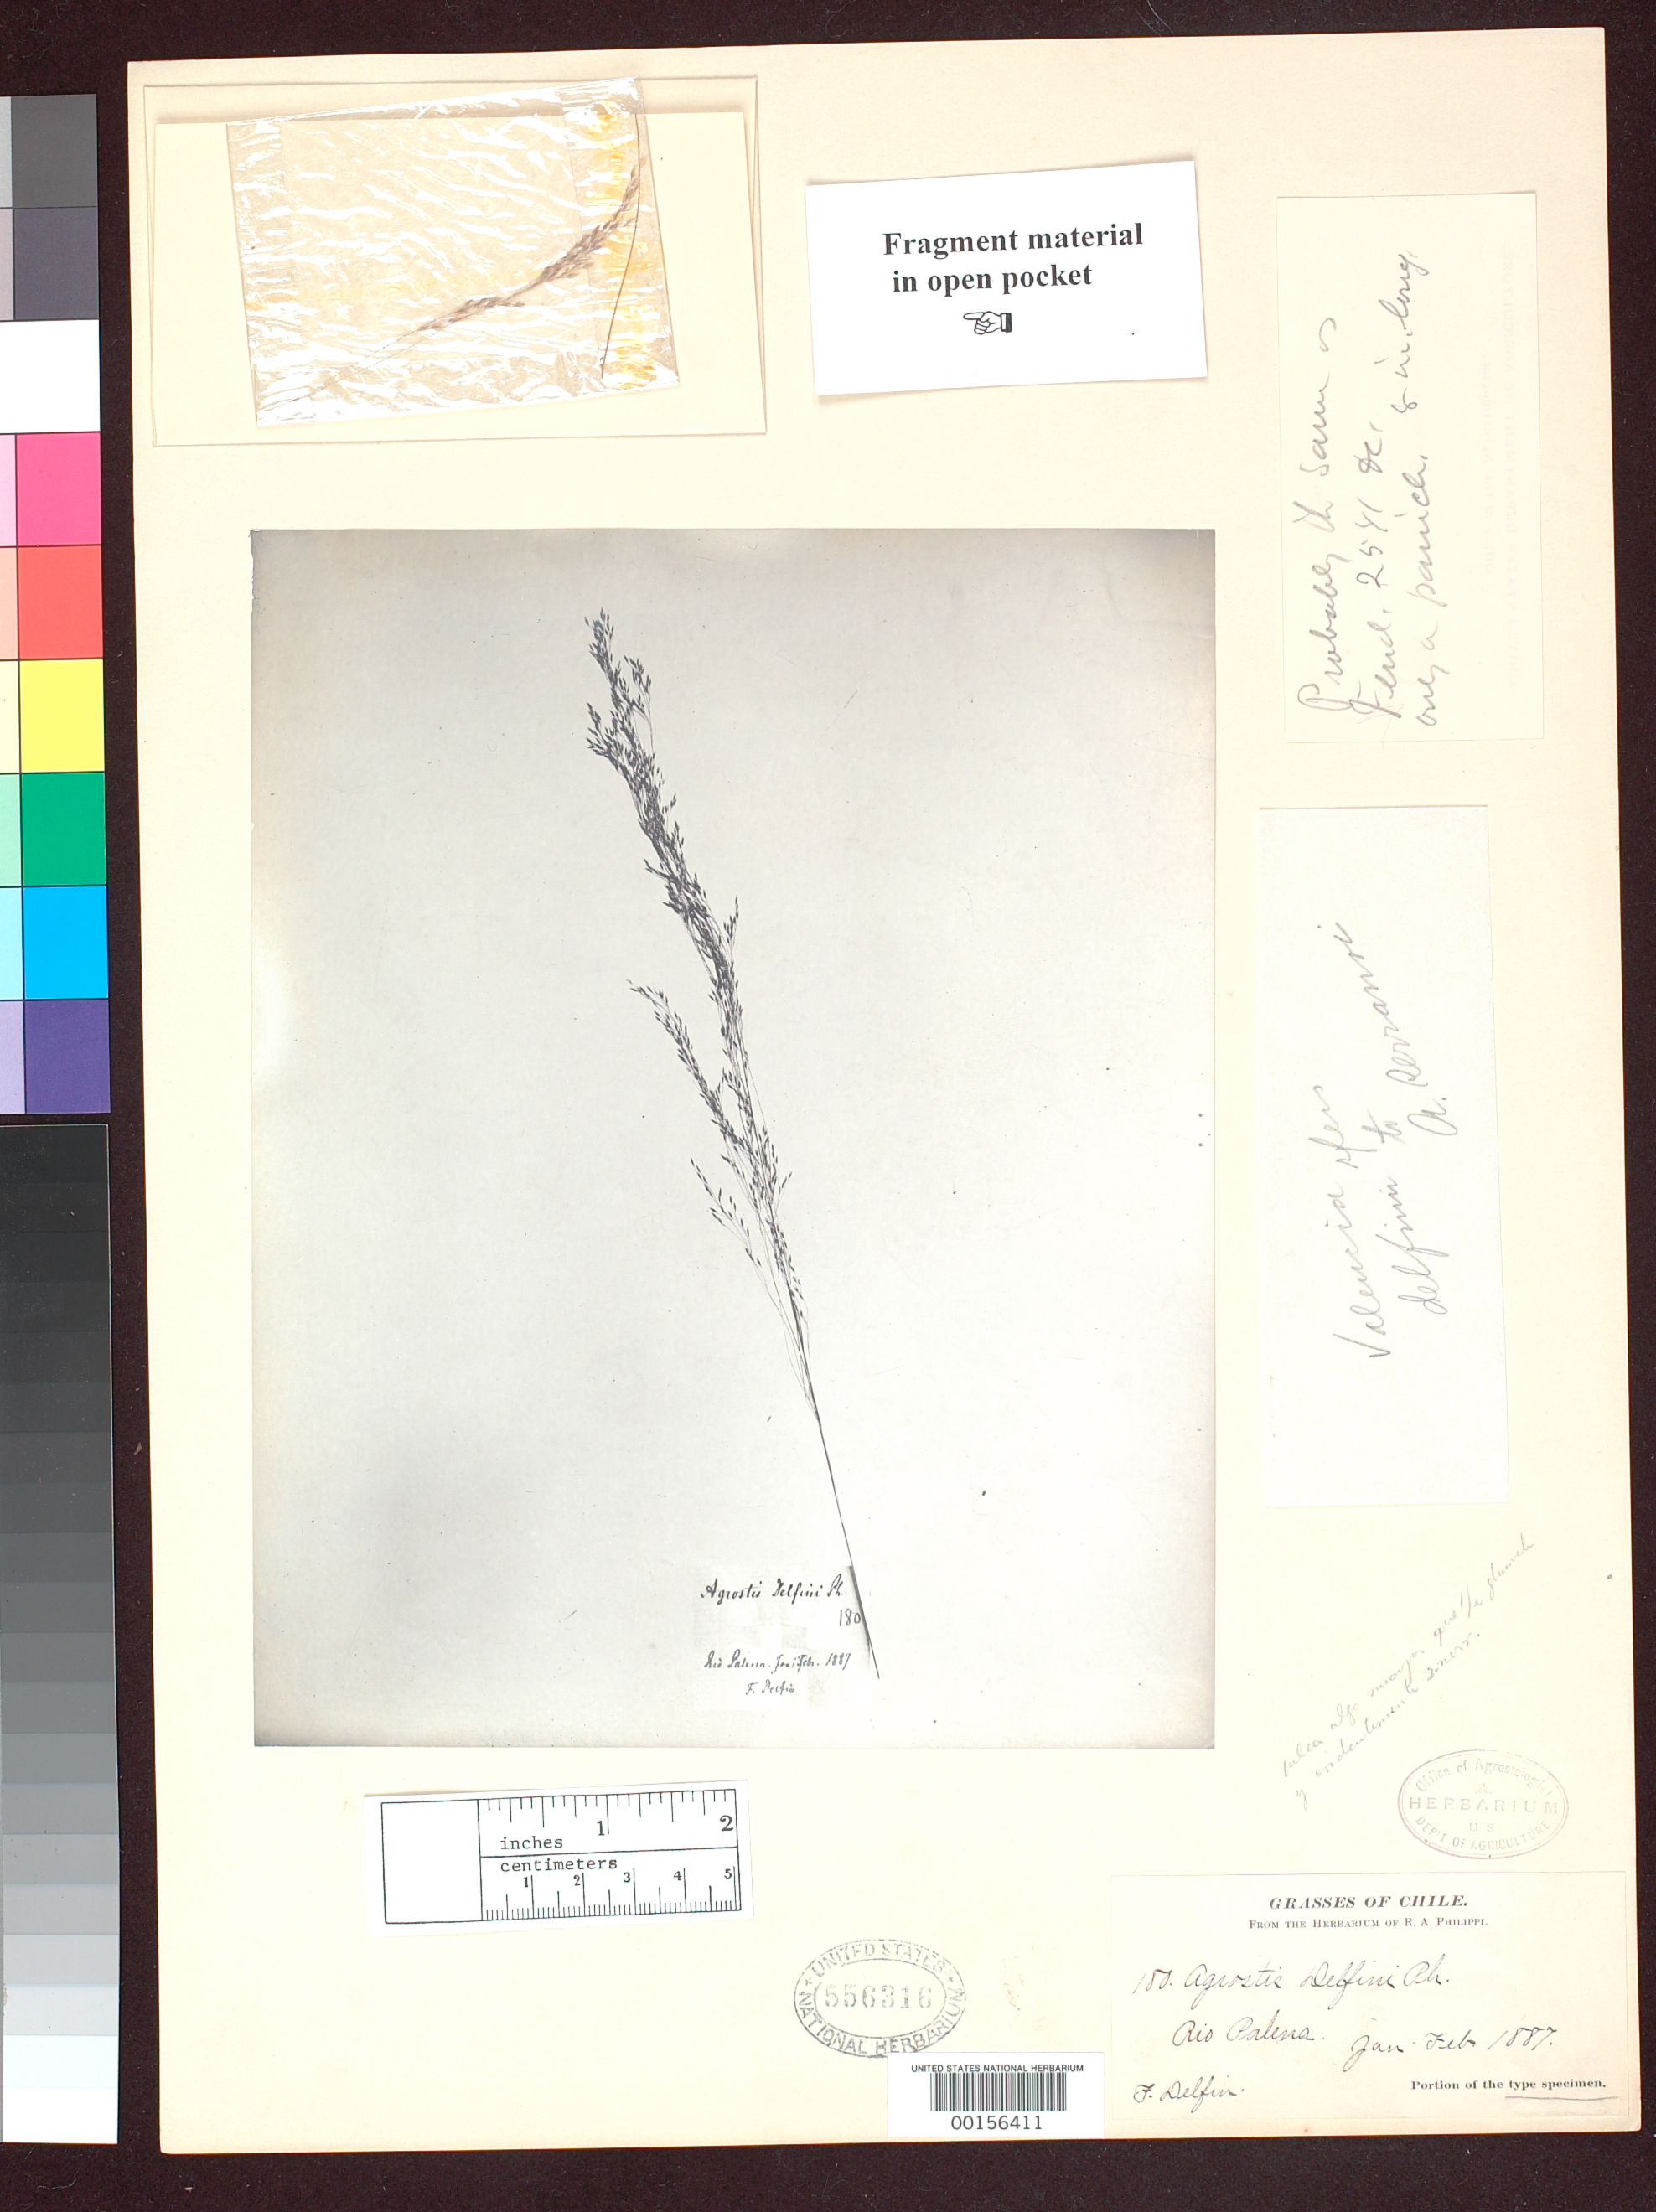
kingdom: Plantae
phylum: Tracheophyta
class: Liliopsida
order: Poales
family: Poaceae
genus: Agrostis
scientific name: Agrostis delfini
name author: Phil.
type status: Type Fragment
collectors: F. Delfin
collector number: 180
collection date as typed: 1887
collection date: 1887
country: Chile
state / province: Aisén (XI)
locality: Rio Palena.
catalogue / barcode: US 556316